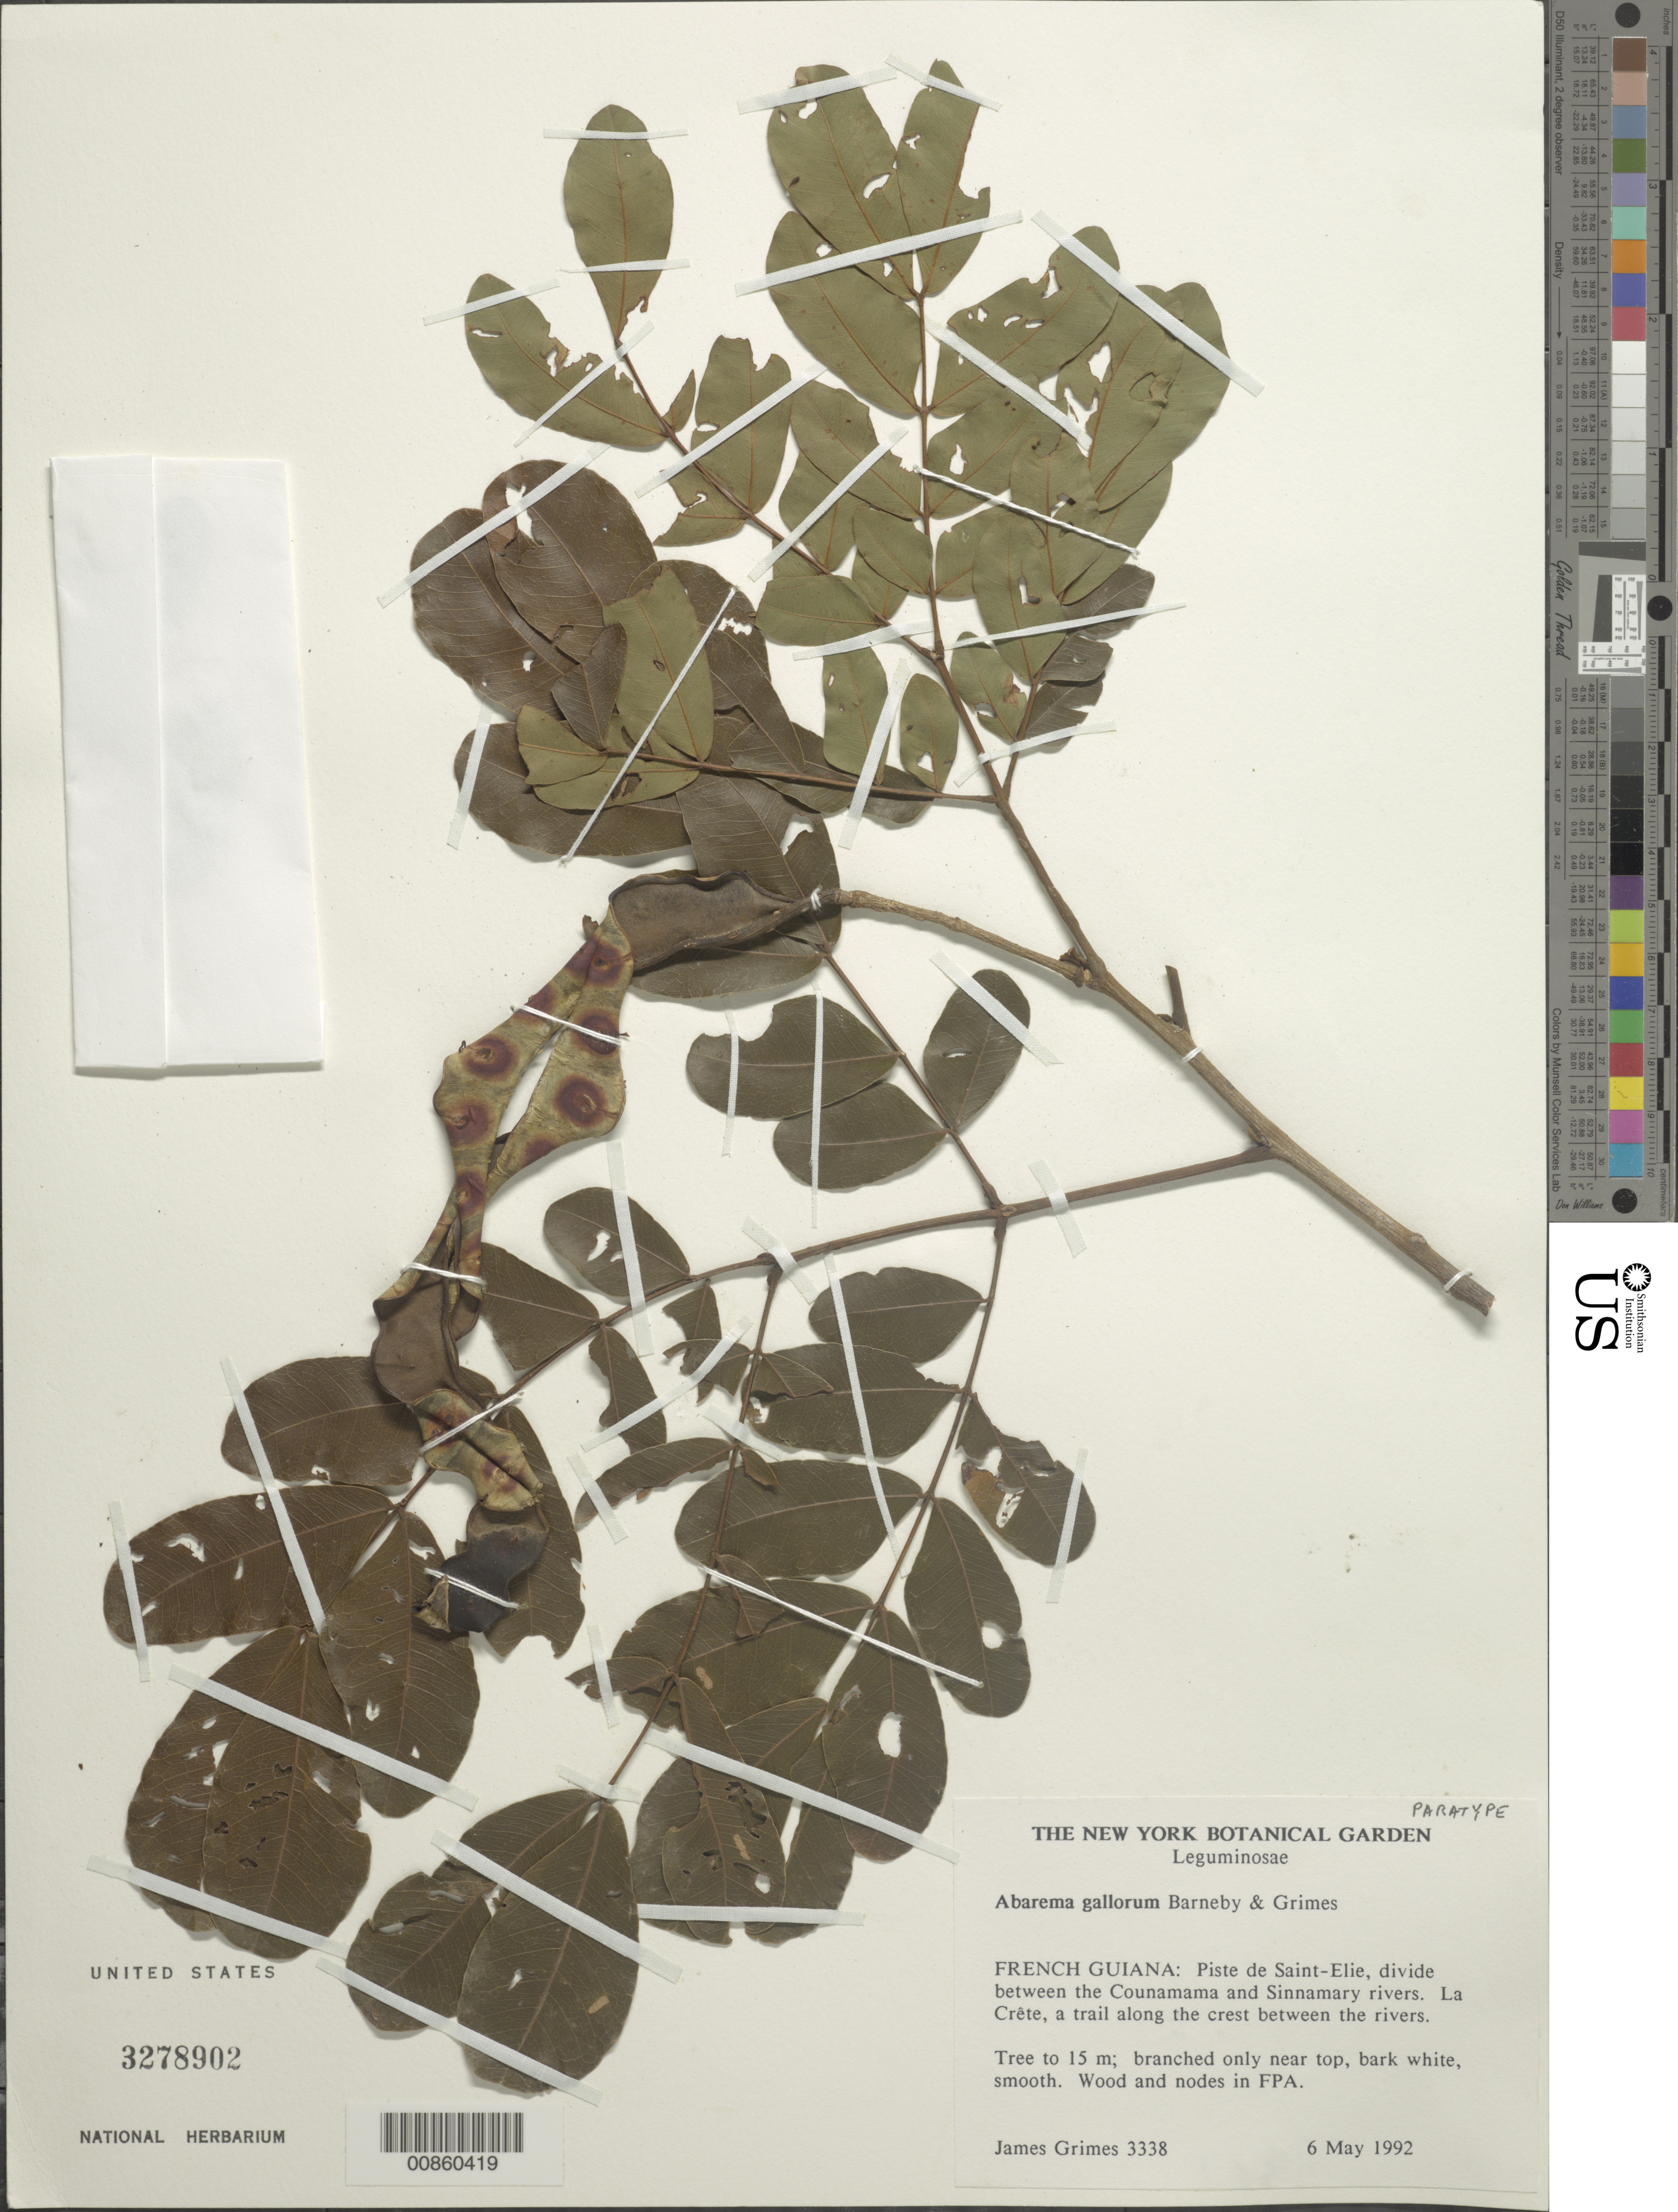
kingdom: Plantae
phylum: Tracheophyta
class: Magnoliopsida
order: Fabales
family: Fabaceae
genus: Abarema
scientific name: Abarema gallorum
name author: Barneby & J.W. Grimes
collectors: J. Grimes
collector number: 3338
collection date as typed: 6-May-92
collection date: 1992-05-06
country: French Guiana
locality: Piste de Saint-Élie, interfleuve Sinnamary-Counamama, La Crête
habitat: Trail along the crest between the rivers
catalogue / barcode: US 3278902